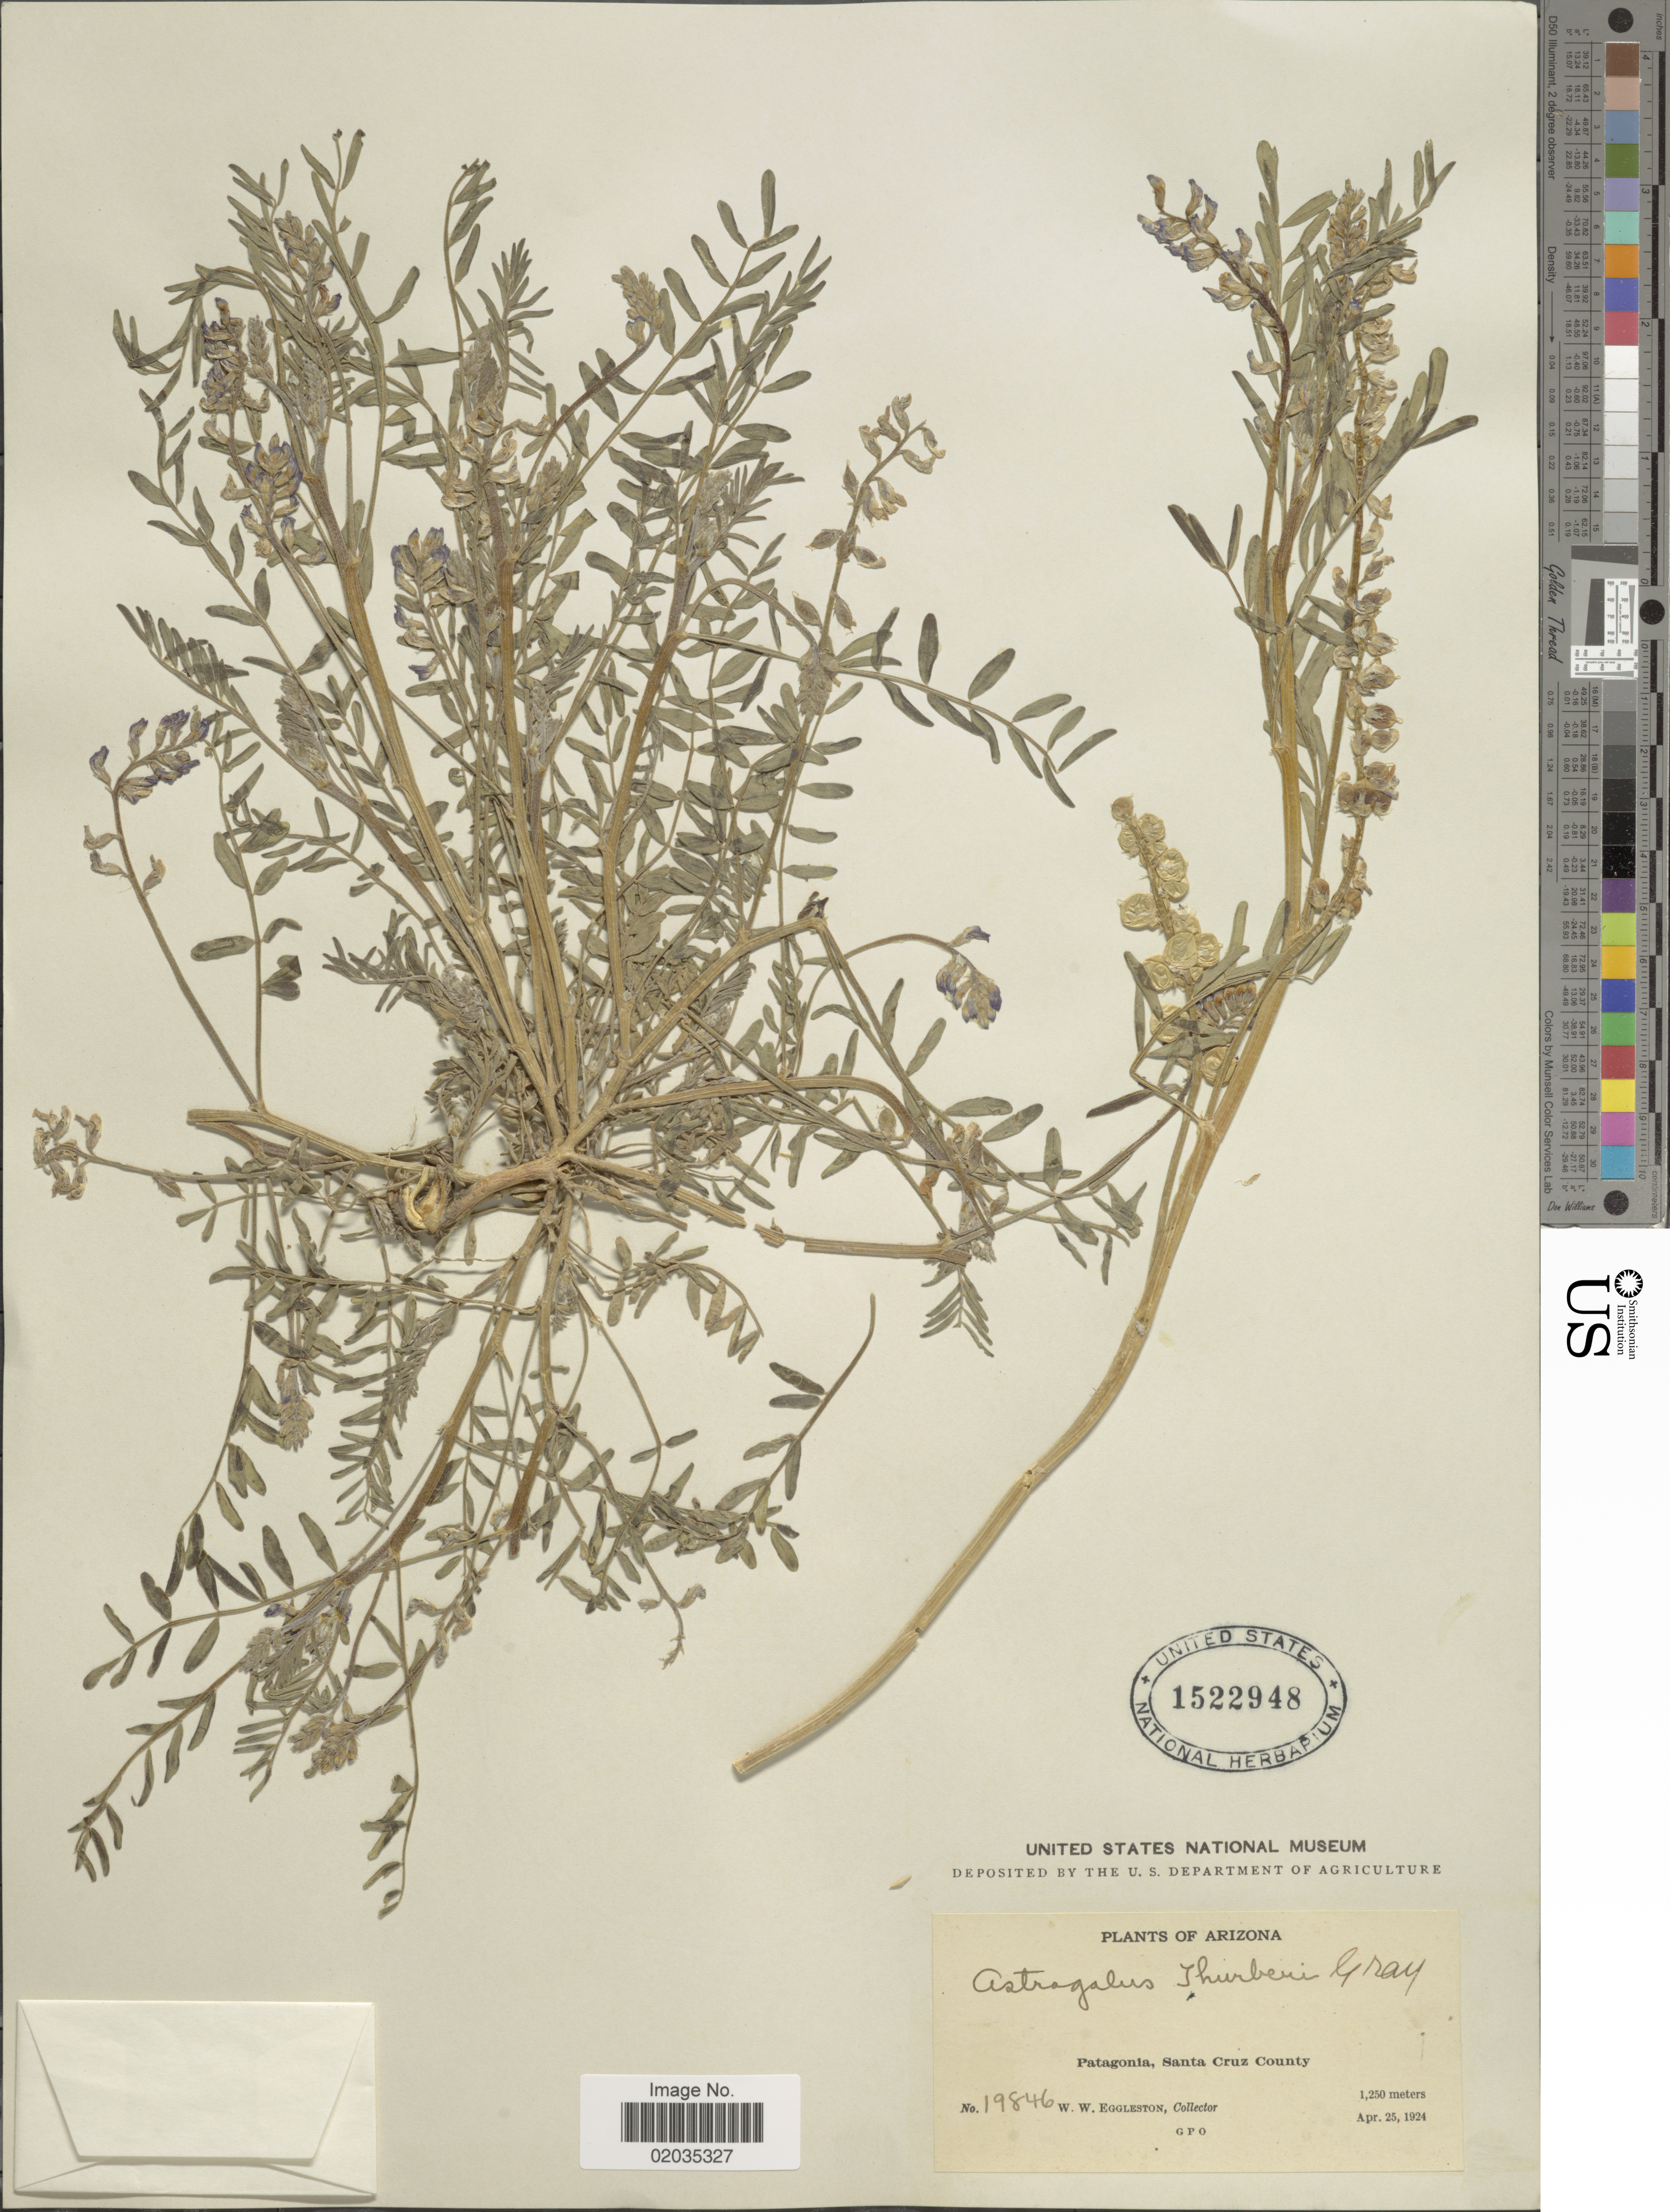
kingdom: Plantae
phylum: Tracheophyta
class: Magnoliopsida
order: Fabales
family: Fabaceae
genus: Astragalus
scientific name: Astragalus thurberi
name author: A. Gray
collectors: W. W. Eggleston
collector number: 19846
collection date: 1924-04-25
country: United States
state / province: Arizona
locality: Patagonia, Santa Cruz County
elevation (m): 1250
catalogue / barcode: US 1522948